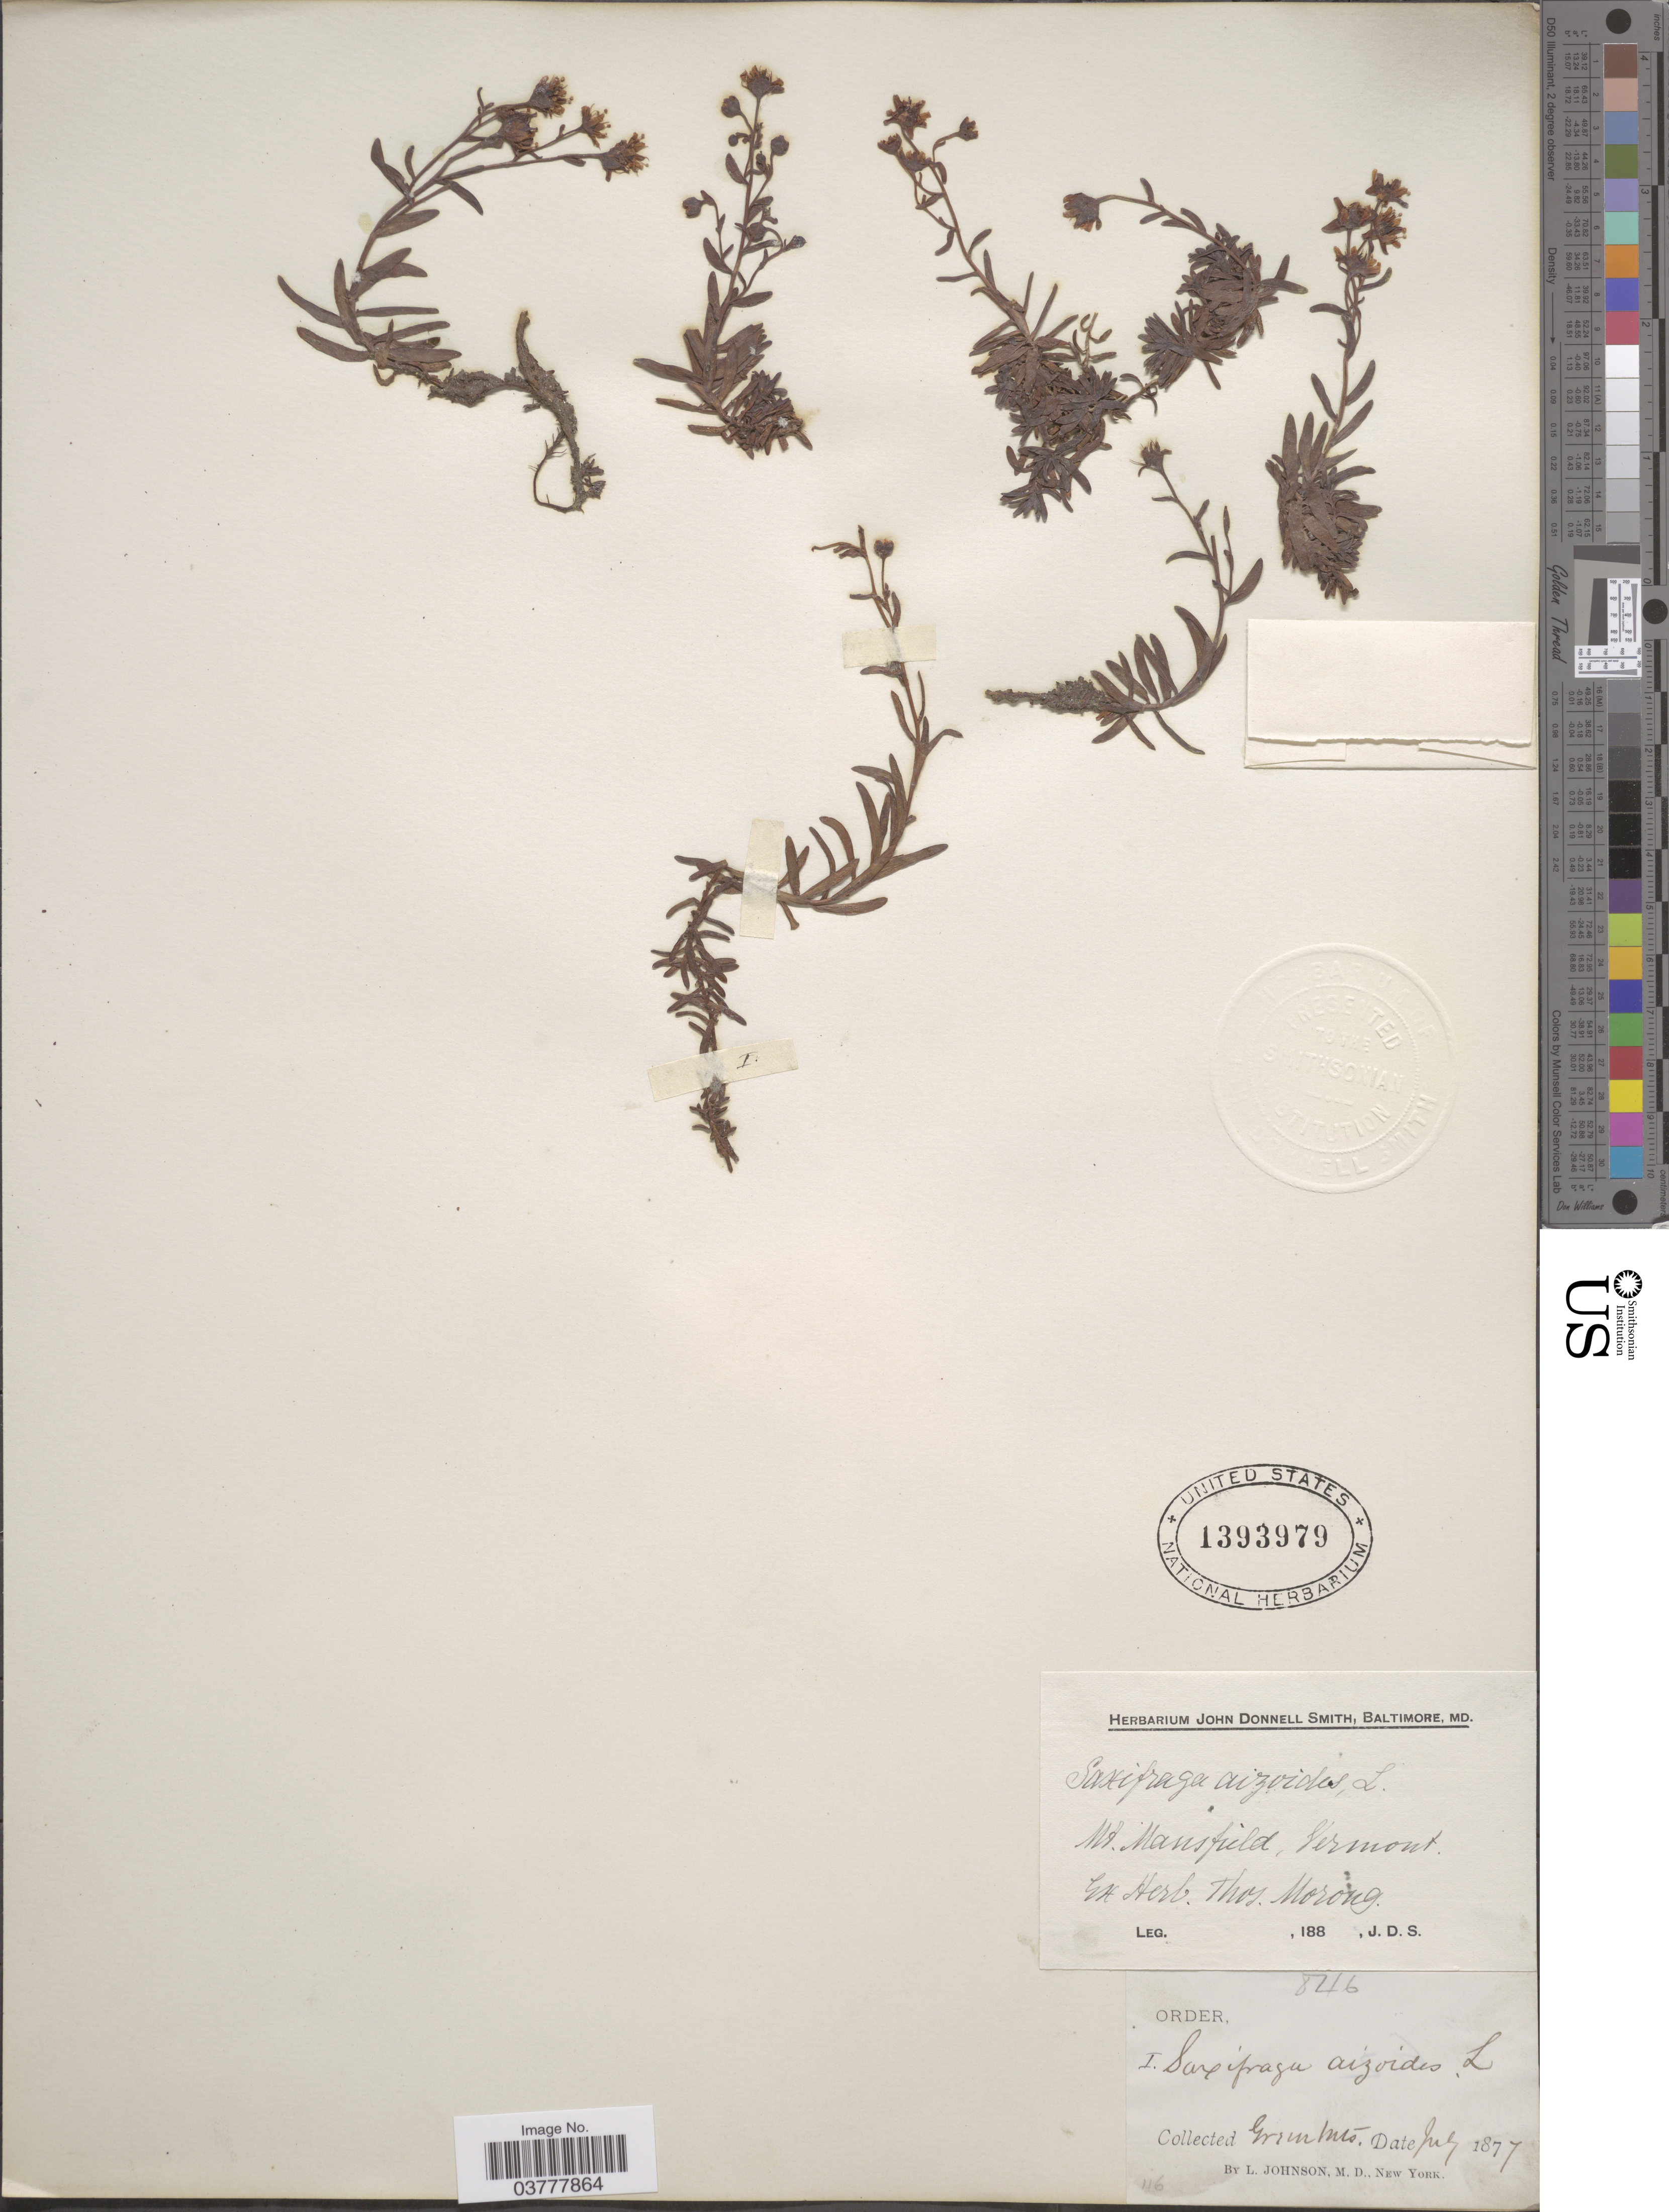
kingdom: Plantae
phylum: Tracheophyta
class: Magnoliopsida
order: Saxifragales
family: Saxifragaceae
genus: Saxifraga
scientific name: Saxifraga aizoides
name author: L.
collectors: J. Donnell Smith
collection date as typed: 188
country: United States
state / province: Vermont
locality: Mt. Mansfield.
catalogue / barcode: US 1393979